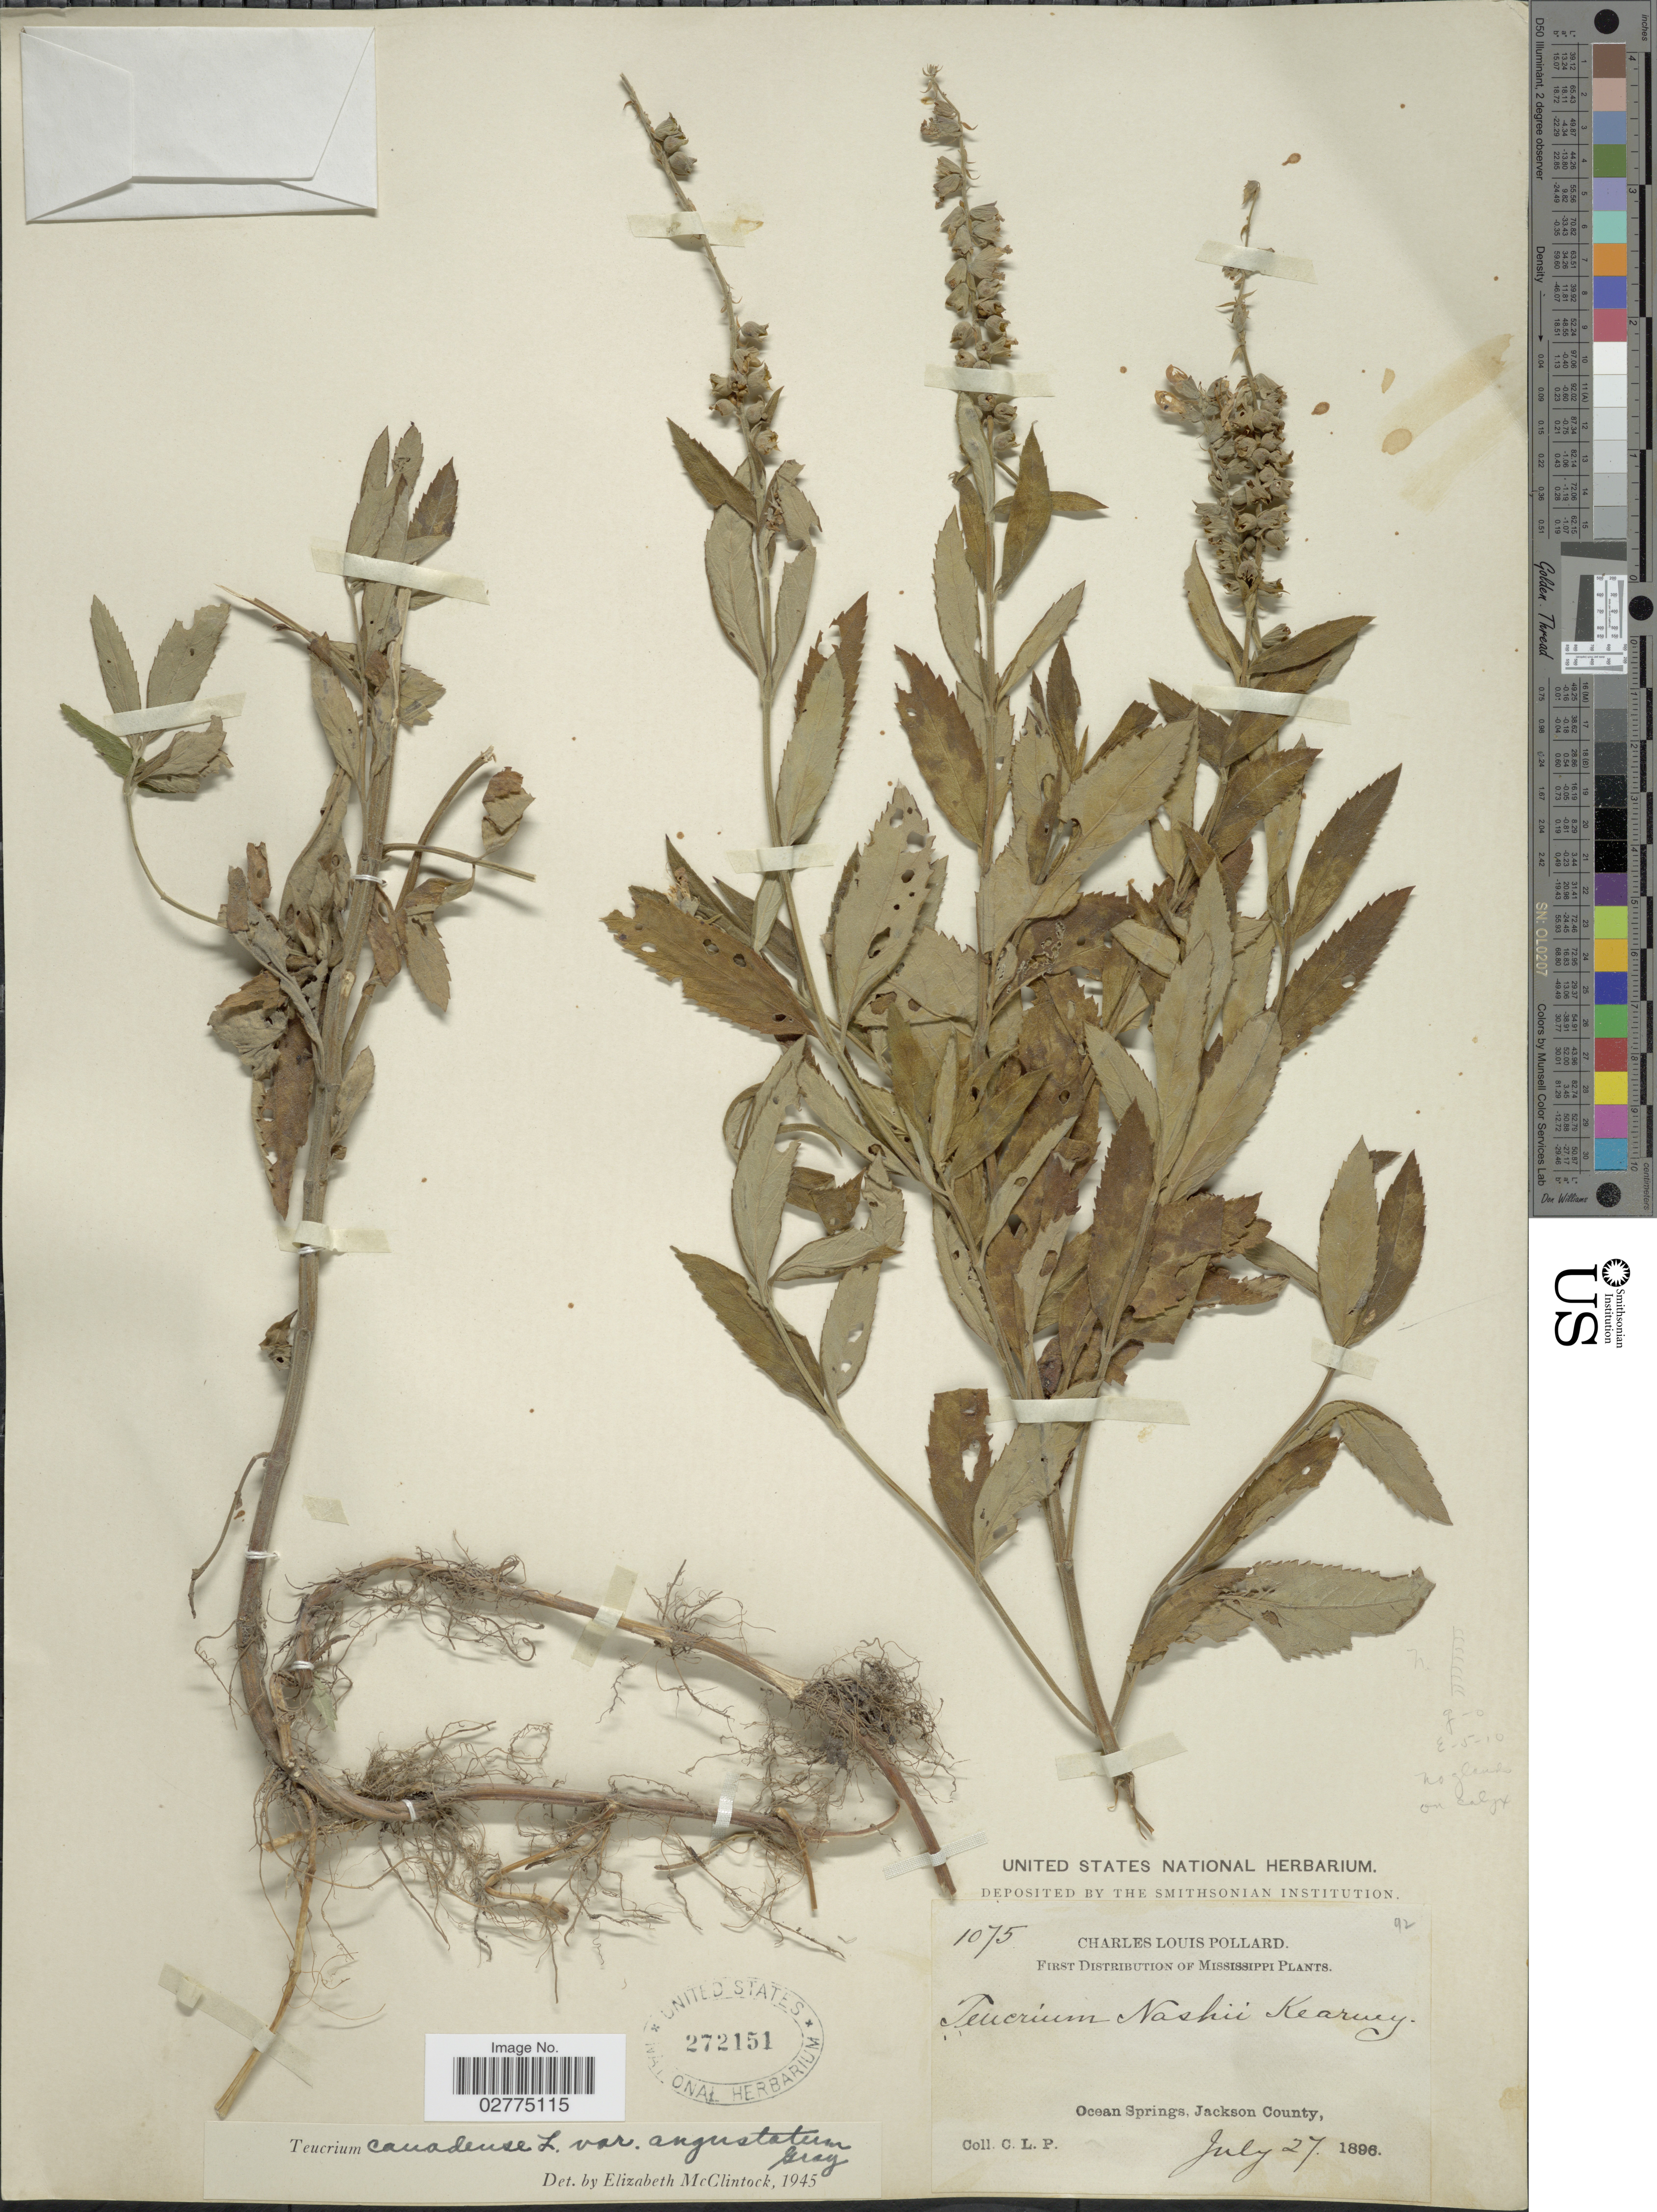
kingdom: Plantae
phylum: Tracheophyta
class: Magnoliopsida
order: Lamiales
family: Lamiaceae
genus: Teucrium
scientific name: Teucrium canadense var. angustatum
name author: A. Gray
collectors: C. L. Pollard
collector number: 1075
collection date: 1896-07-27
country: United States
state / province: Mississippi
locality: Ocean Springs, Jackson County.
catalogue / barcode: US 272151